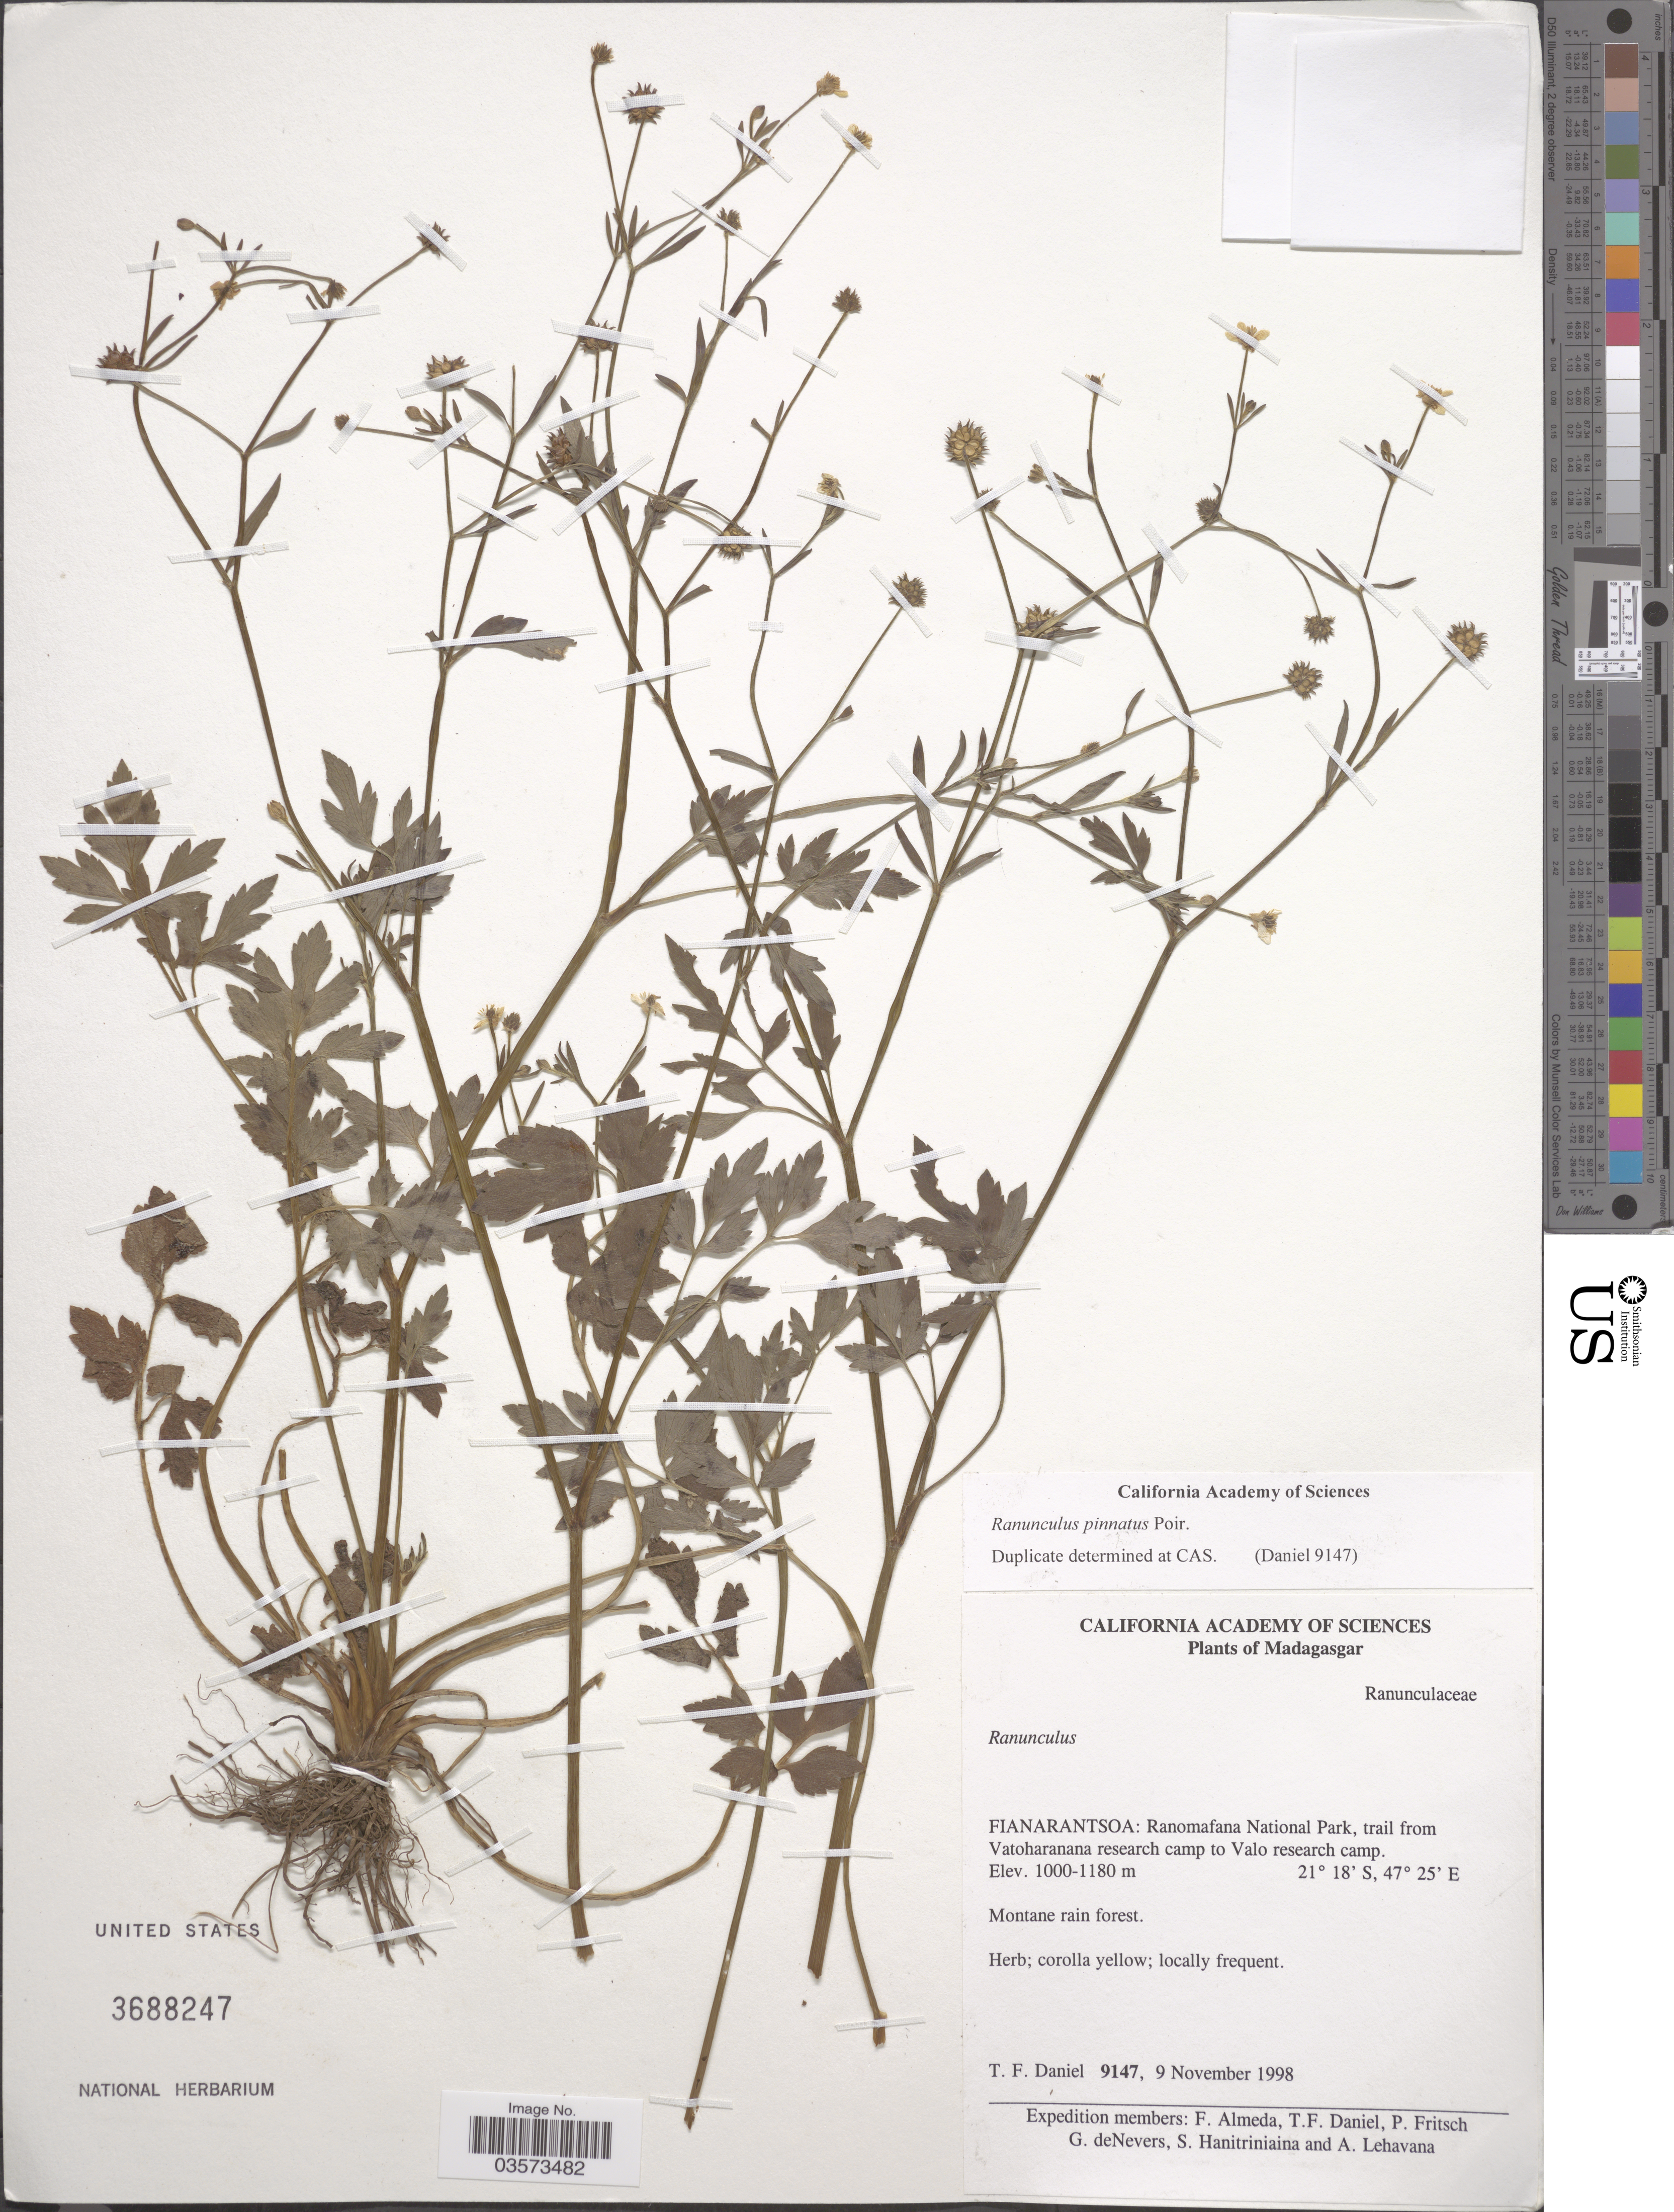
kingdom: Plantae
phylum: Tracheophyta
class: Magnoliopsida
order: Ranunculales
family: Ranunculaceae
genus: Ranunculus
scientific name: Ranunculus pinnatus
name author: Poir.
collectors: T. F. Daniel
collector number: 9147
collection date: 1998-11-09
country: Madagascar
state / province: Vatovavy Fitovinany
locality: Ranomafana National Park, trail from Vatoharanana research camp to Valo research camp.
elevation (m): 1000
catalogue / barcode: US 3688247